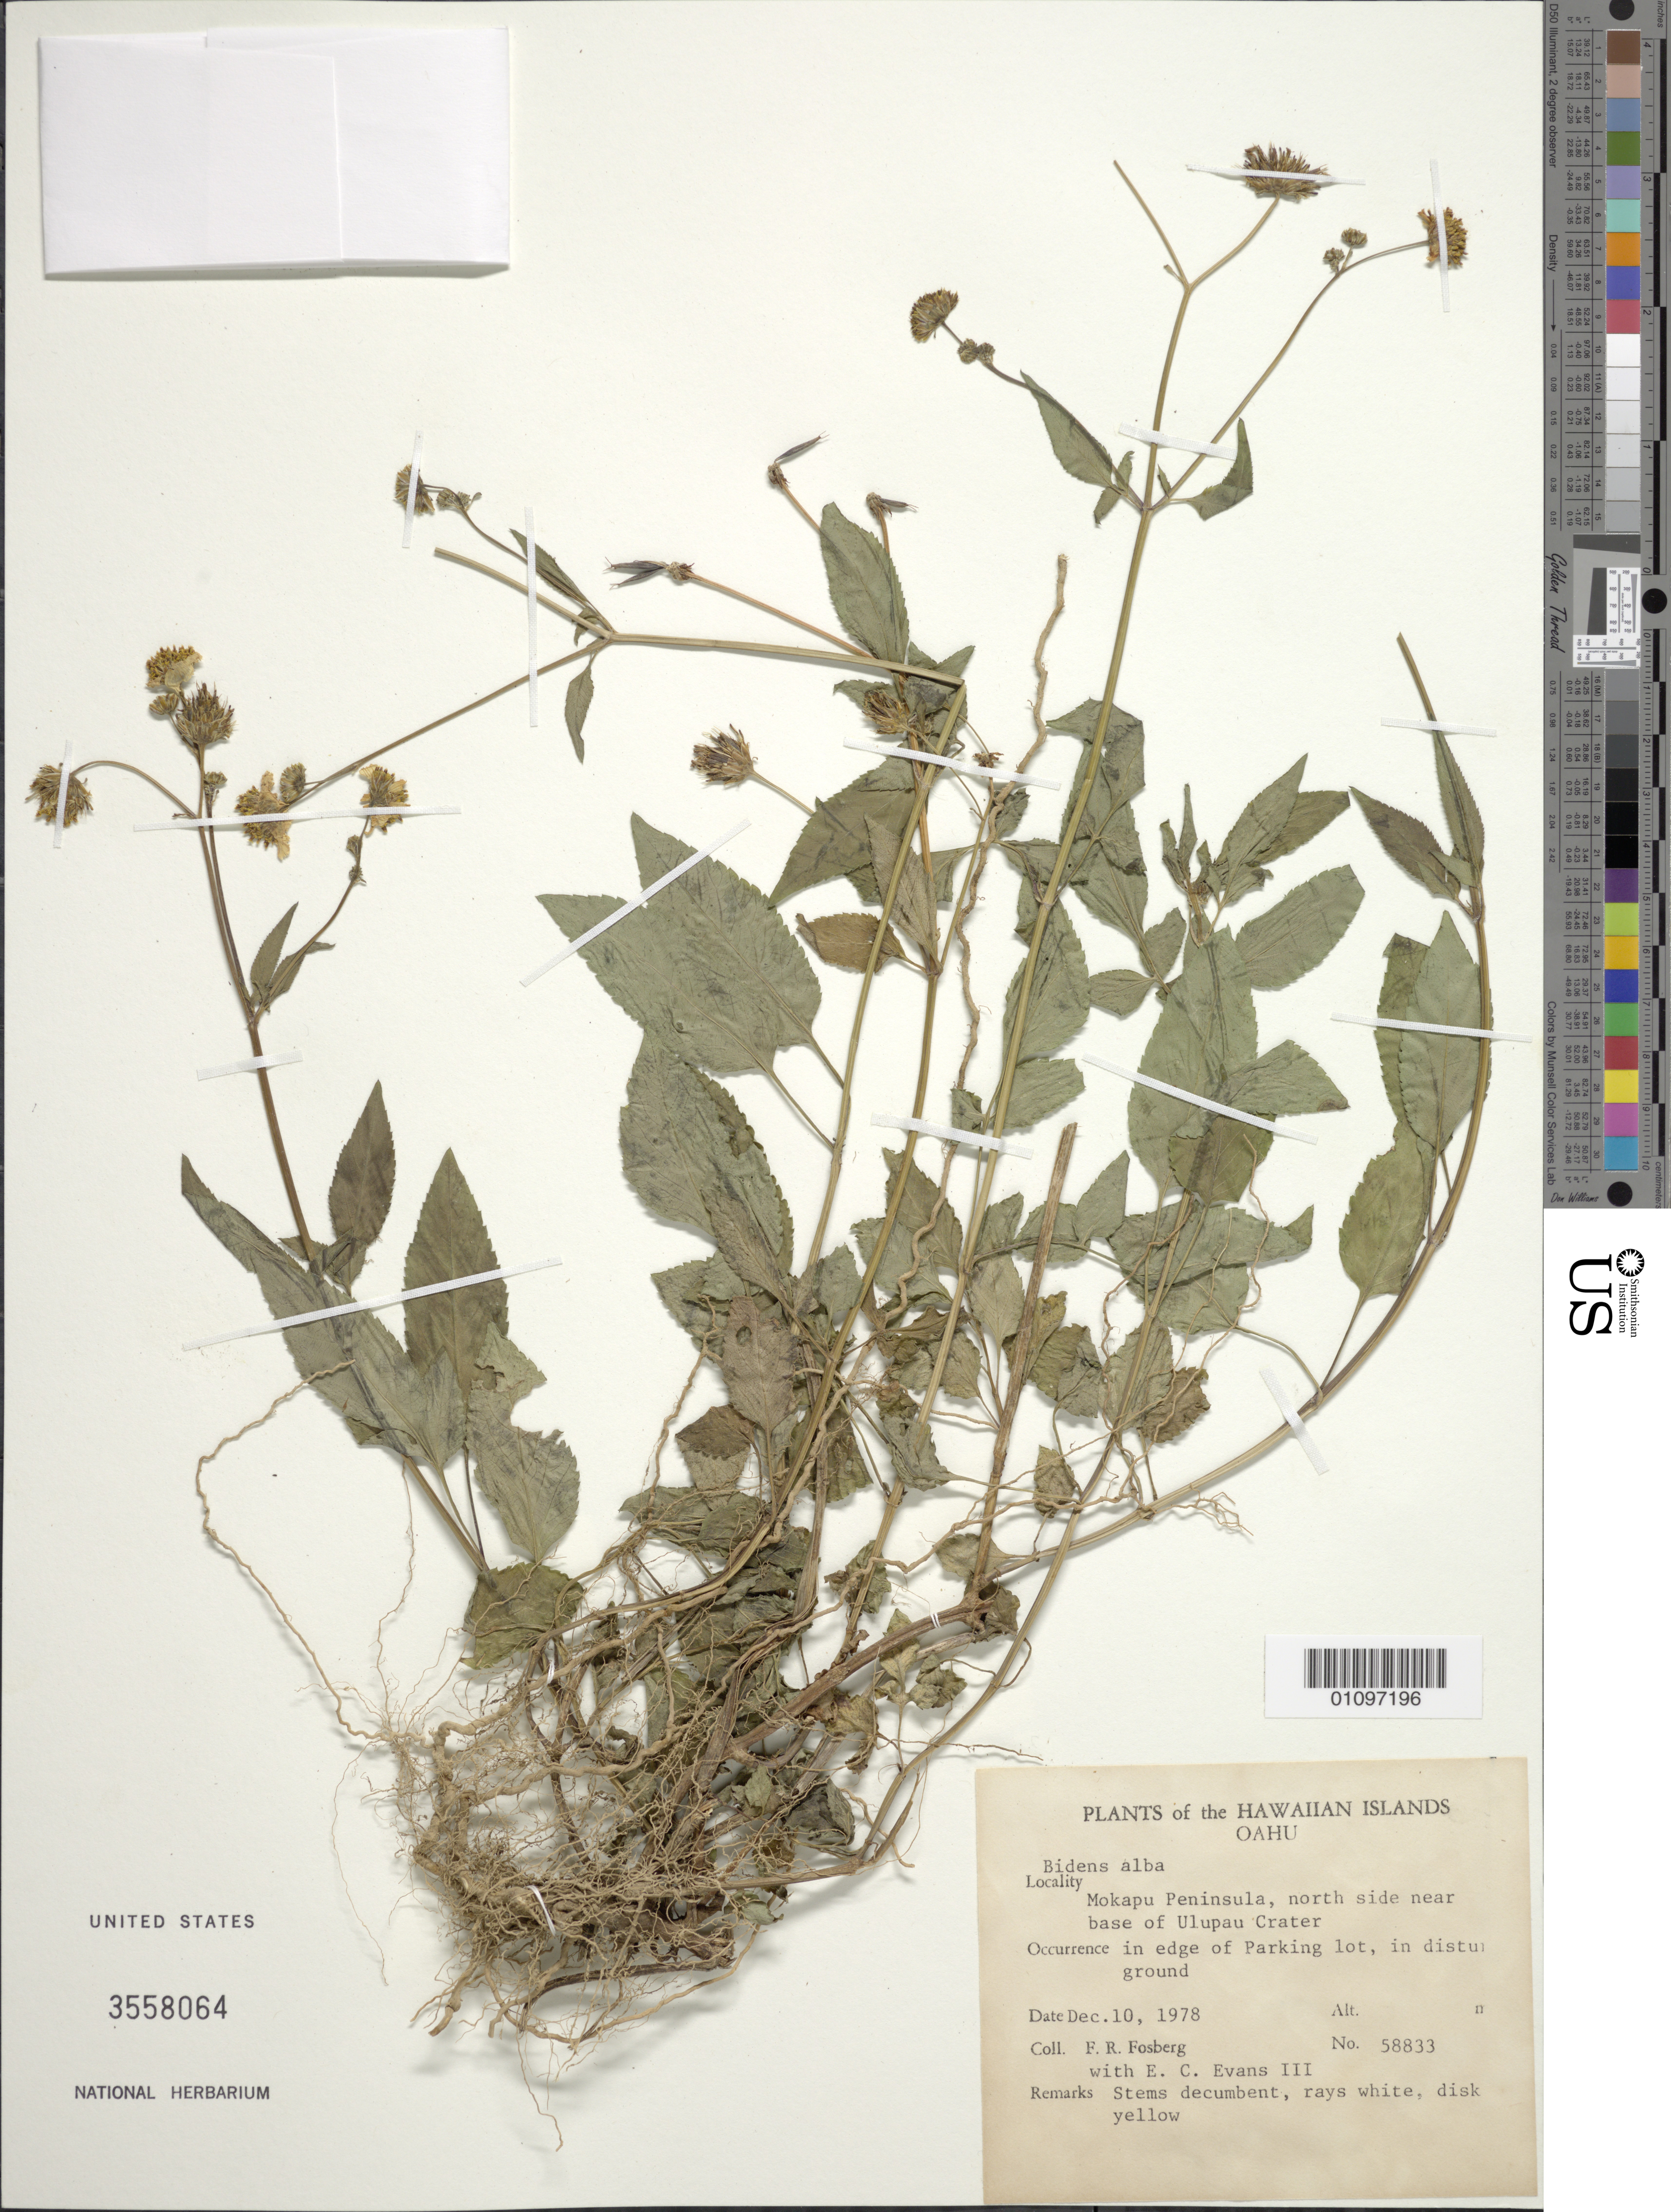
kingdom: Plantae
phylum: Tracheophyta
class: Magnoliopsida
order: Asterales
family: Asteraceae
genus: Bidens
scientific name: Bidens alba var. radiata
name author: (Sch. Bip.) R.E. Ballard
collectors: F. R. Fosberg & E. C. Evans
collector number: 58833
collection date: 1978-12-10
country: United States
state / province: Hawaii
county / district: Honolulu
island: Oahu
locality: Mokapu Peninsula, N side near base of Ulupau Crater, edge of parking lot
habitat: disturbed ground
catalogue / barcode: US 3558064